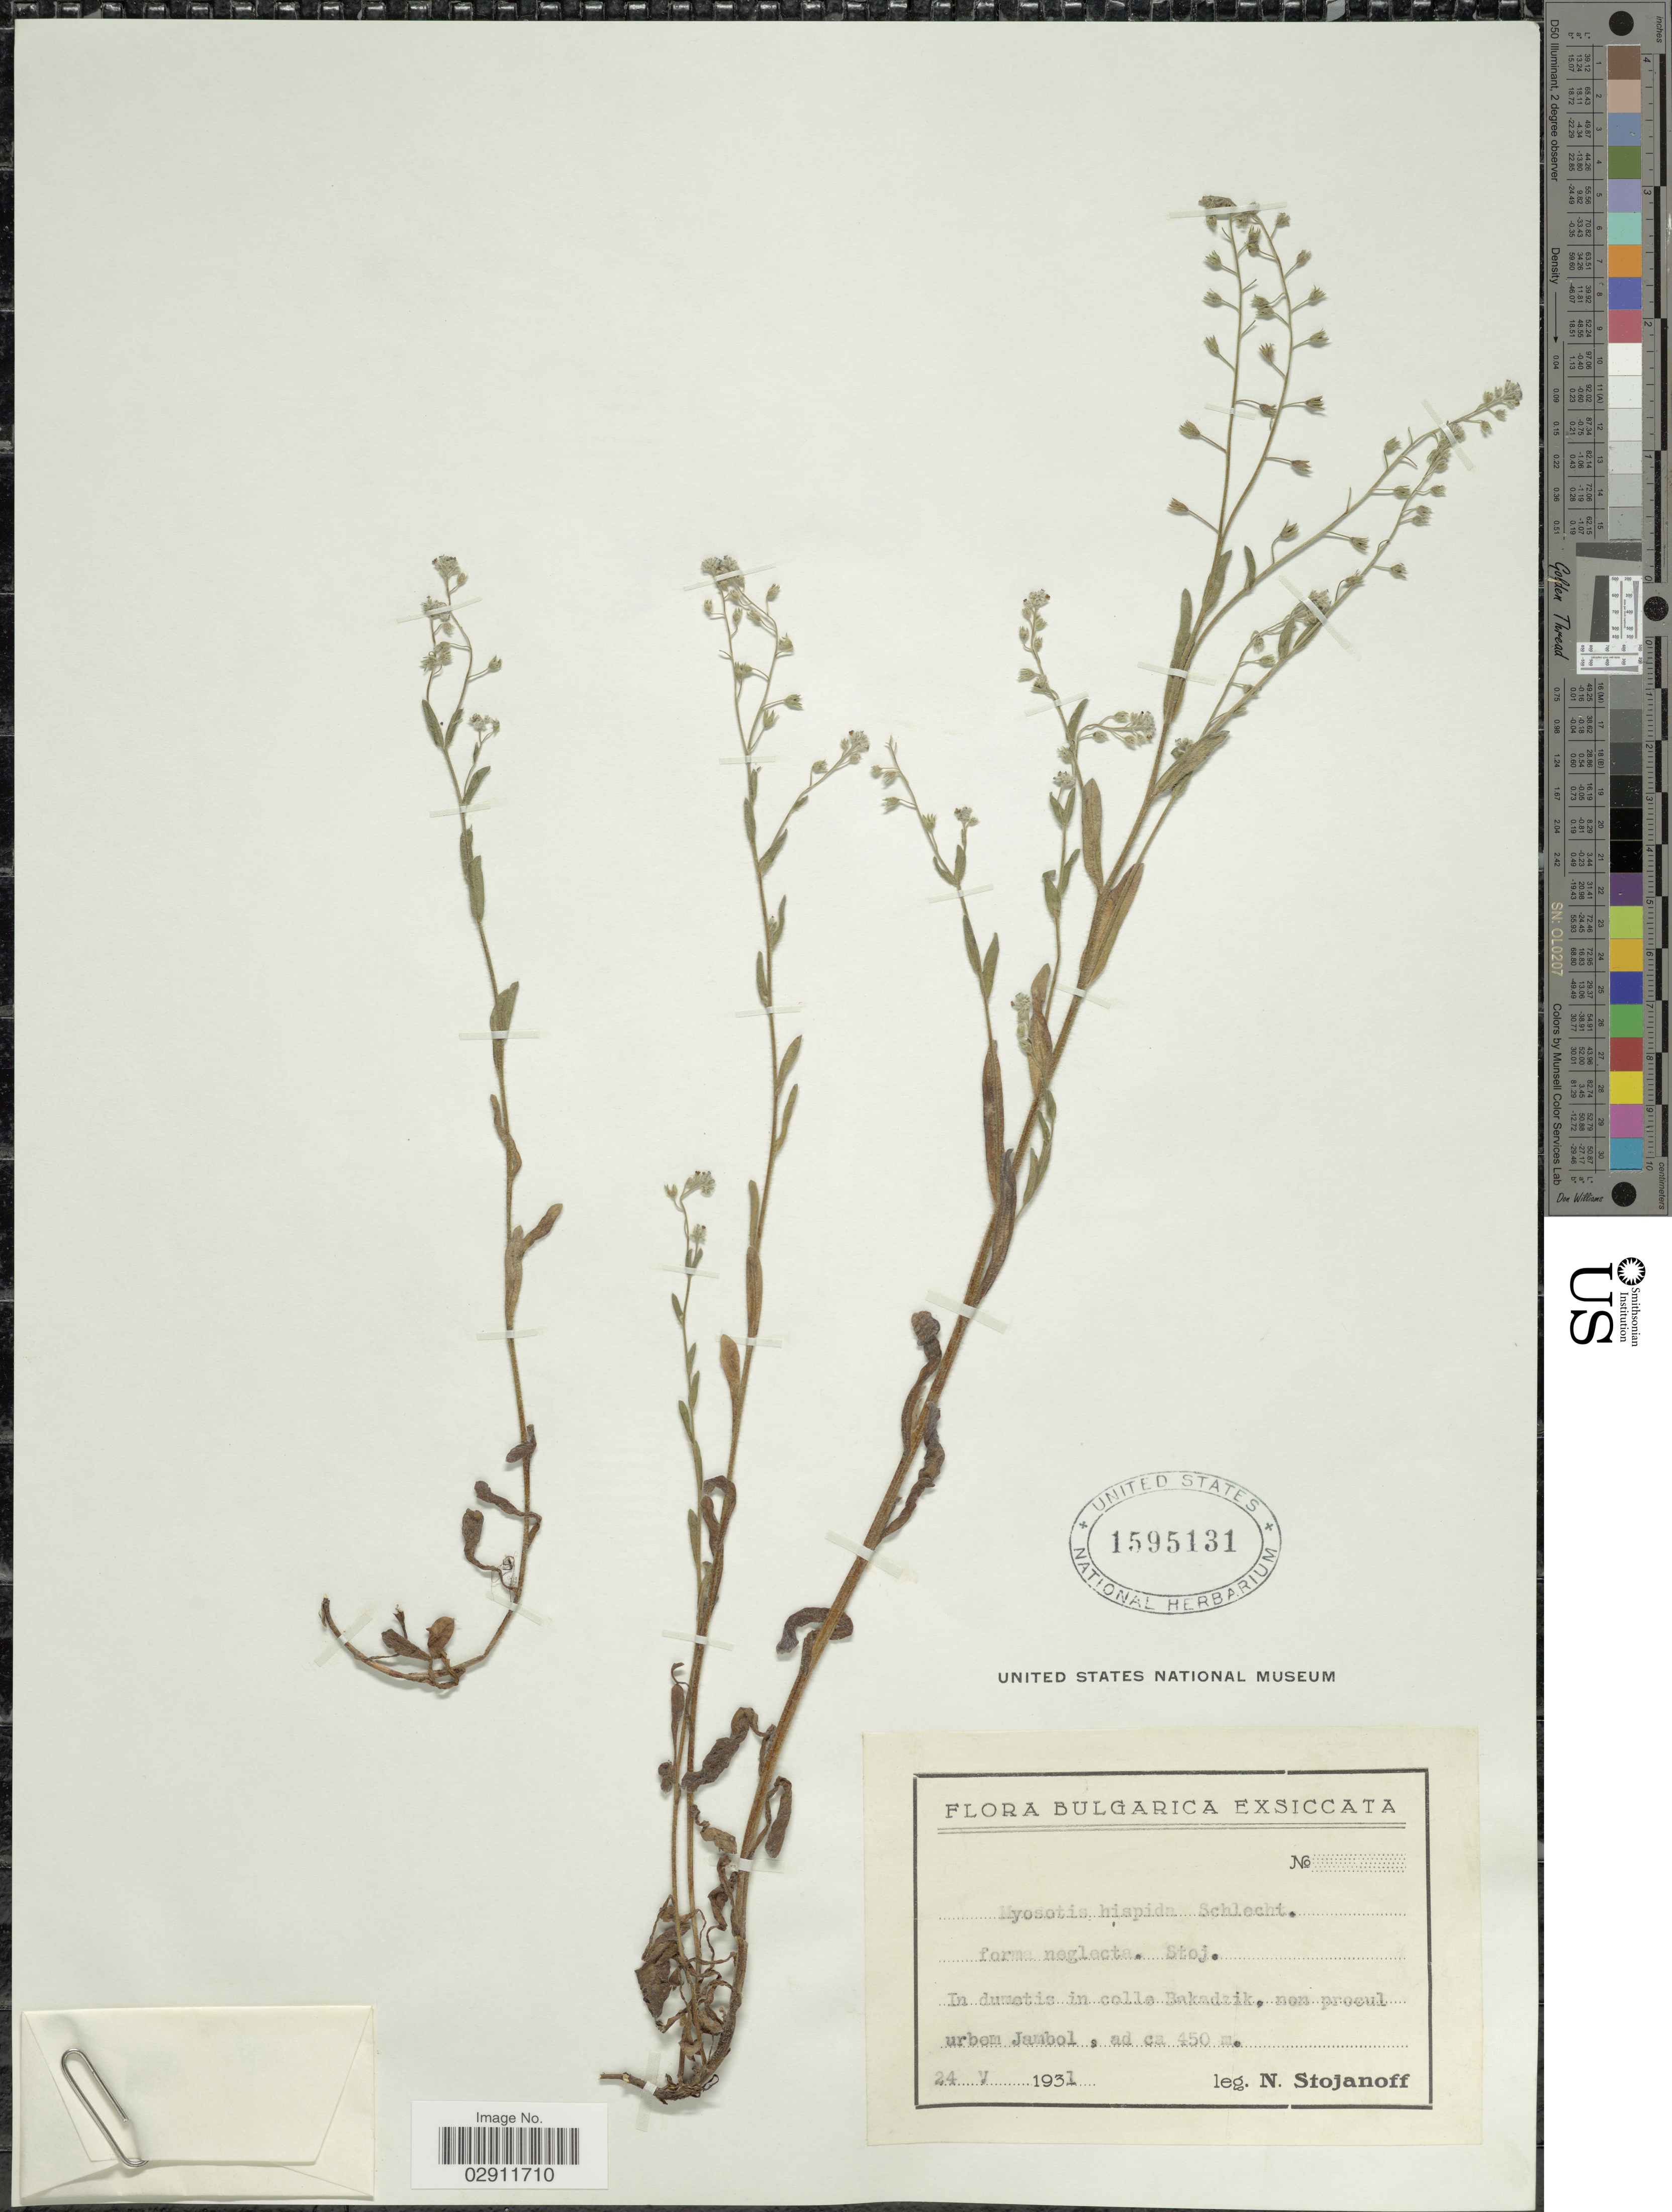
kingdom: Plantae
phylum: Tracheophyta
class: Magnoliopsida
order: Boraginales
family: Boraginaceae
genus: Myosotis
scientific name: Myosotis hispida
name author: Schltdl.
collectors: N. Stojanoff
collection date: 1931-05-24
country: Bulgaria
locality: In dumets in colle Bakadzik, non procul urbem Jambol.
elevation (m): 450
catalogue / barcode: US 1595131